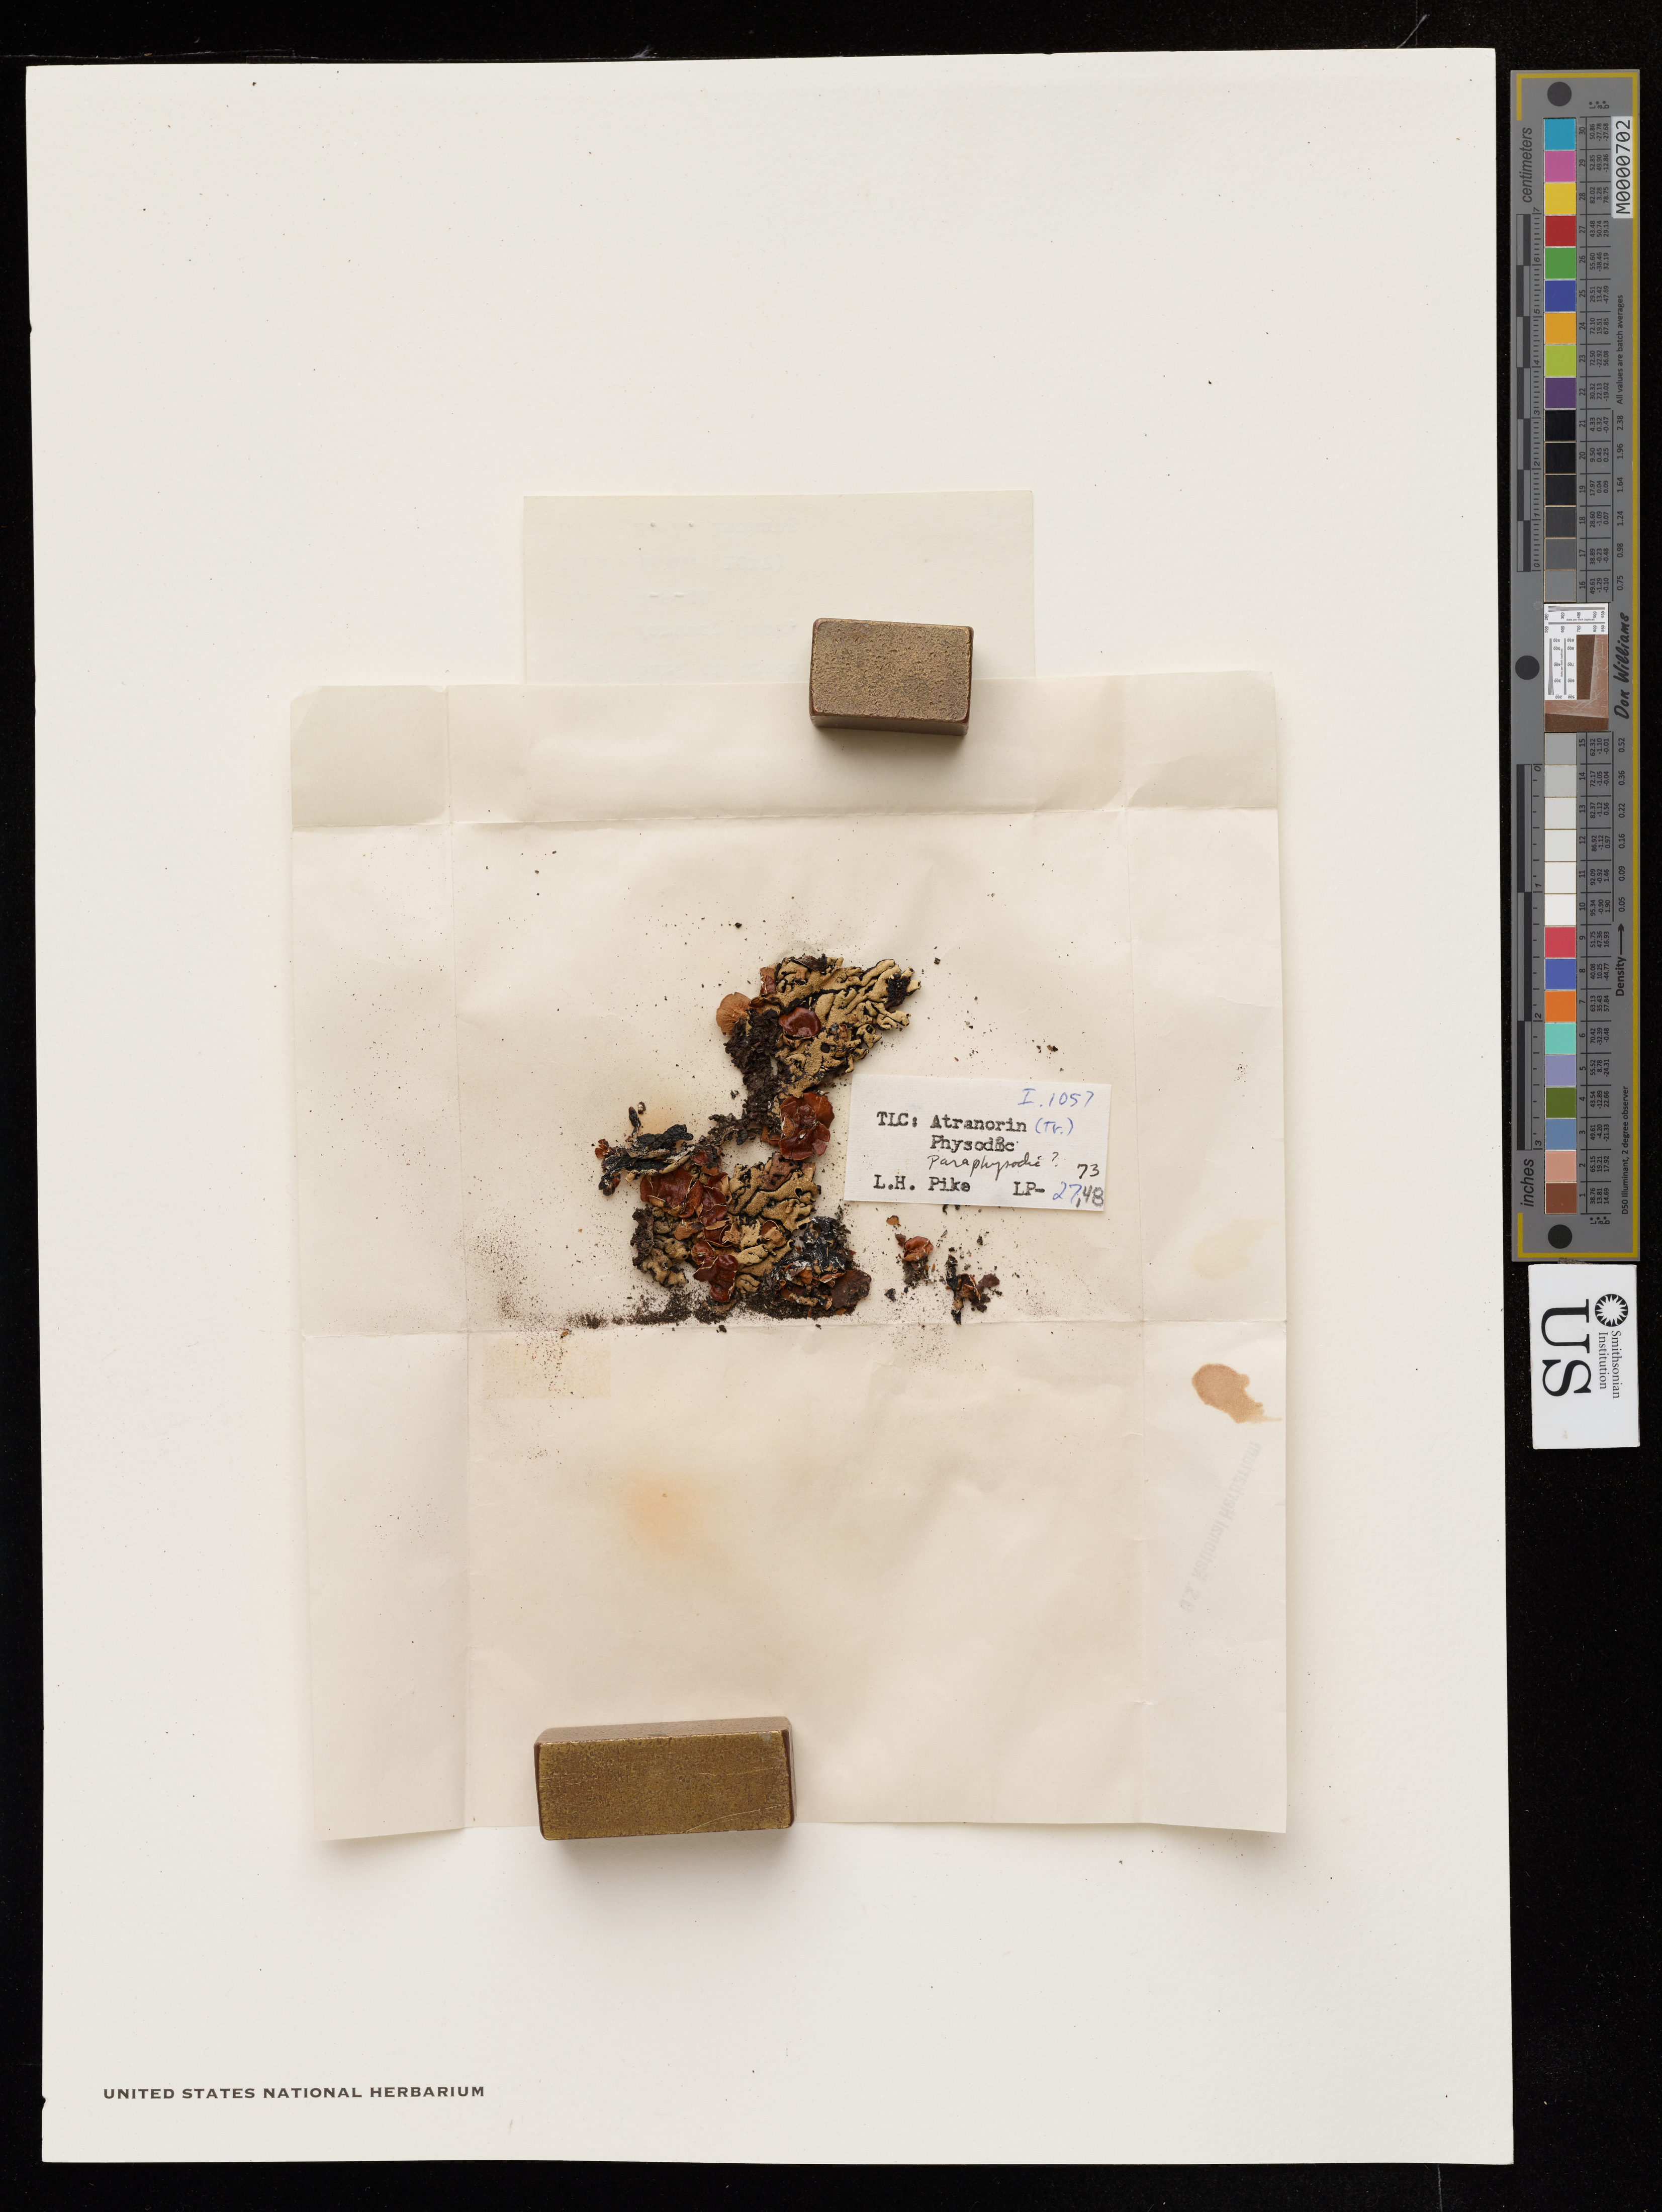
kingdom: Fungi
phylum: Ascomycota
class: Lecanoromycetes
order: Lecanorales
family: Parmeliaceae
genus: Hypogymnia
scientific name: Hypogymnia occidentalis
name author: L.H. Pike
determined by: McCune, B.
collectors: H. A. Imshaug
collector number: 1057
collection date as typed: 08 May 1948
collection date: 1948-05-08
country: United States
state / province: Washington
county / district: Pierce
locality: Mt. rainier nat. park, faraway rock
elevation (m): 0